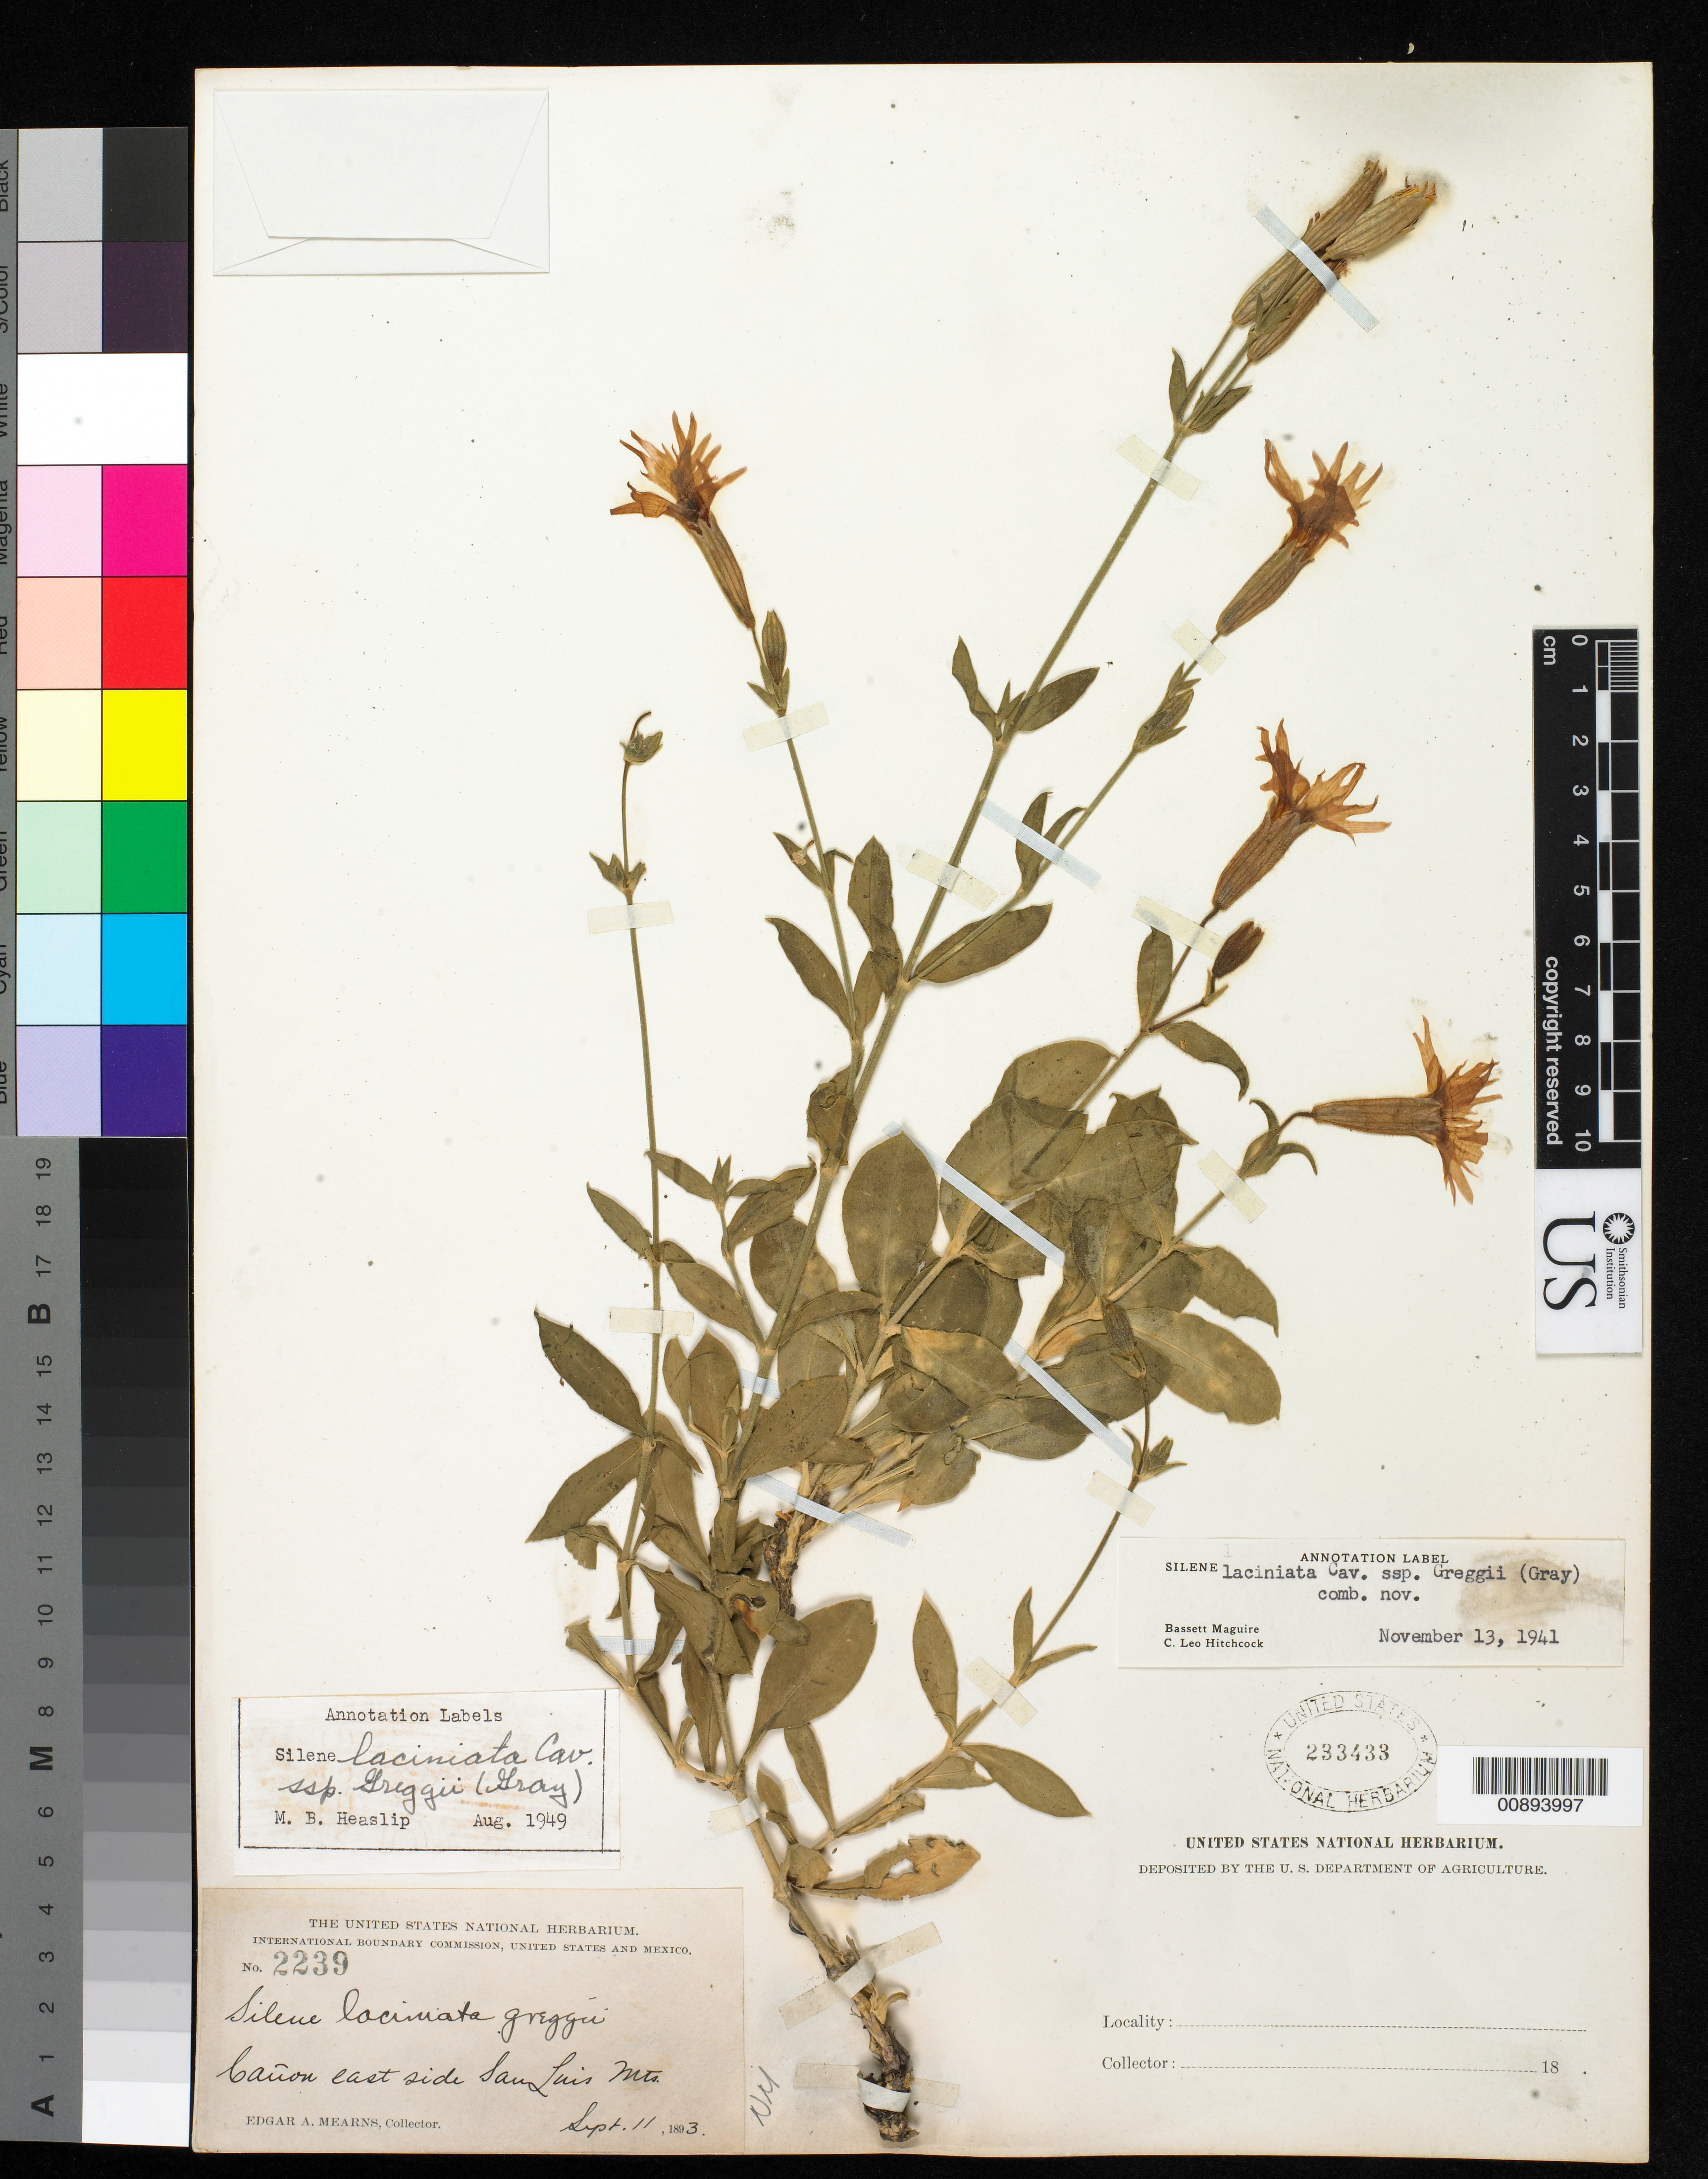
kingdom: Plantae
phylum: Tracheophyta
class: Magnoliopsida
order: Caryophyllales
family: Caryophyllaceae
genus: Silene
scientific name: Silene laciniata subsp. greggii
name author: (A. Gray) C.L. Hitchc. & Maguire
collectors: E. A. Mearns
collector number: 2239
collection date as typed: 11 Sep 1893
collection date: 1893-09-11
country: United States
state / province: New Mexico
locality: Cañon east side San Luis Mts.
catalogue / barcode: US 233433